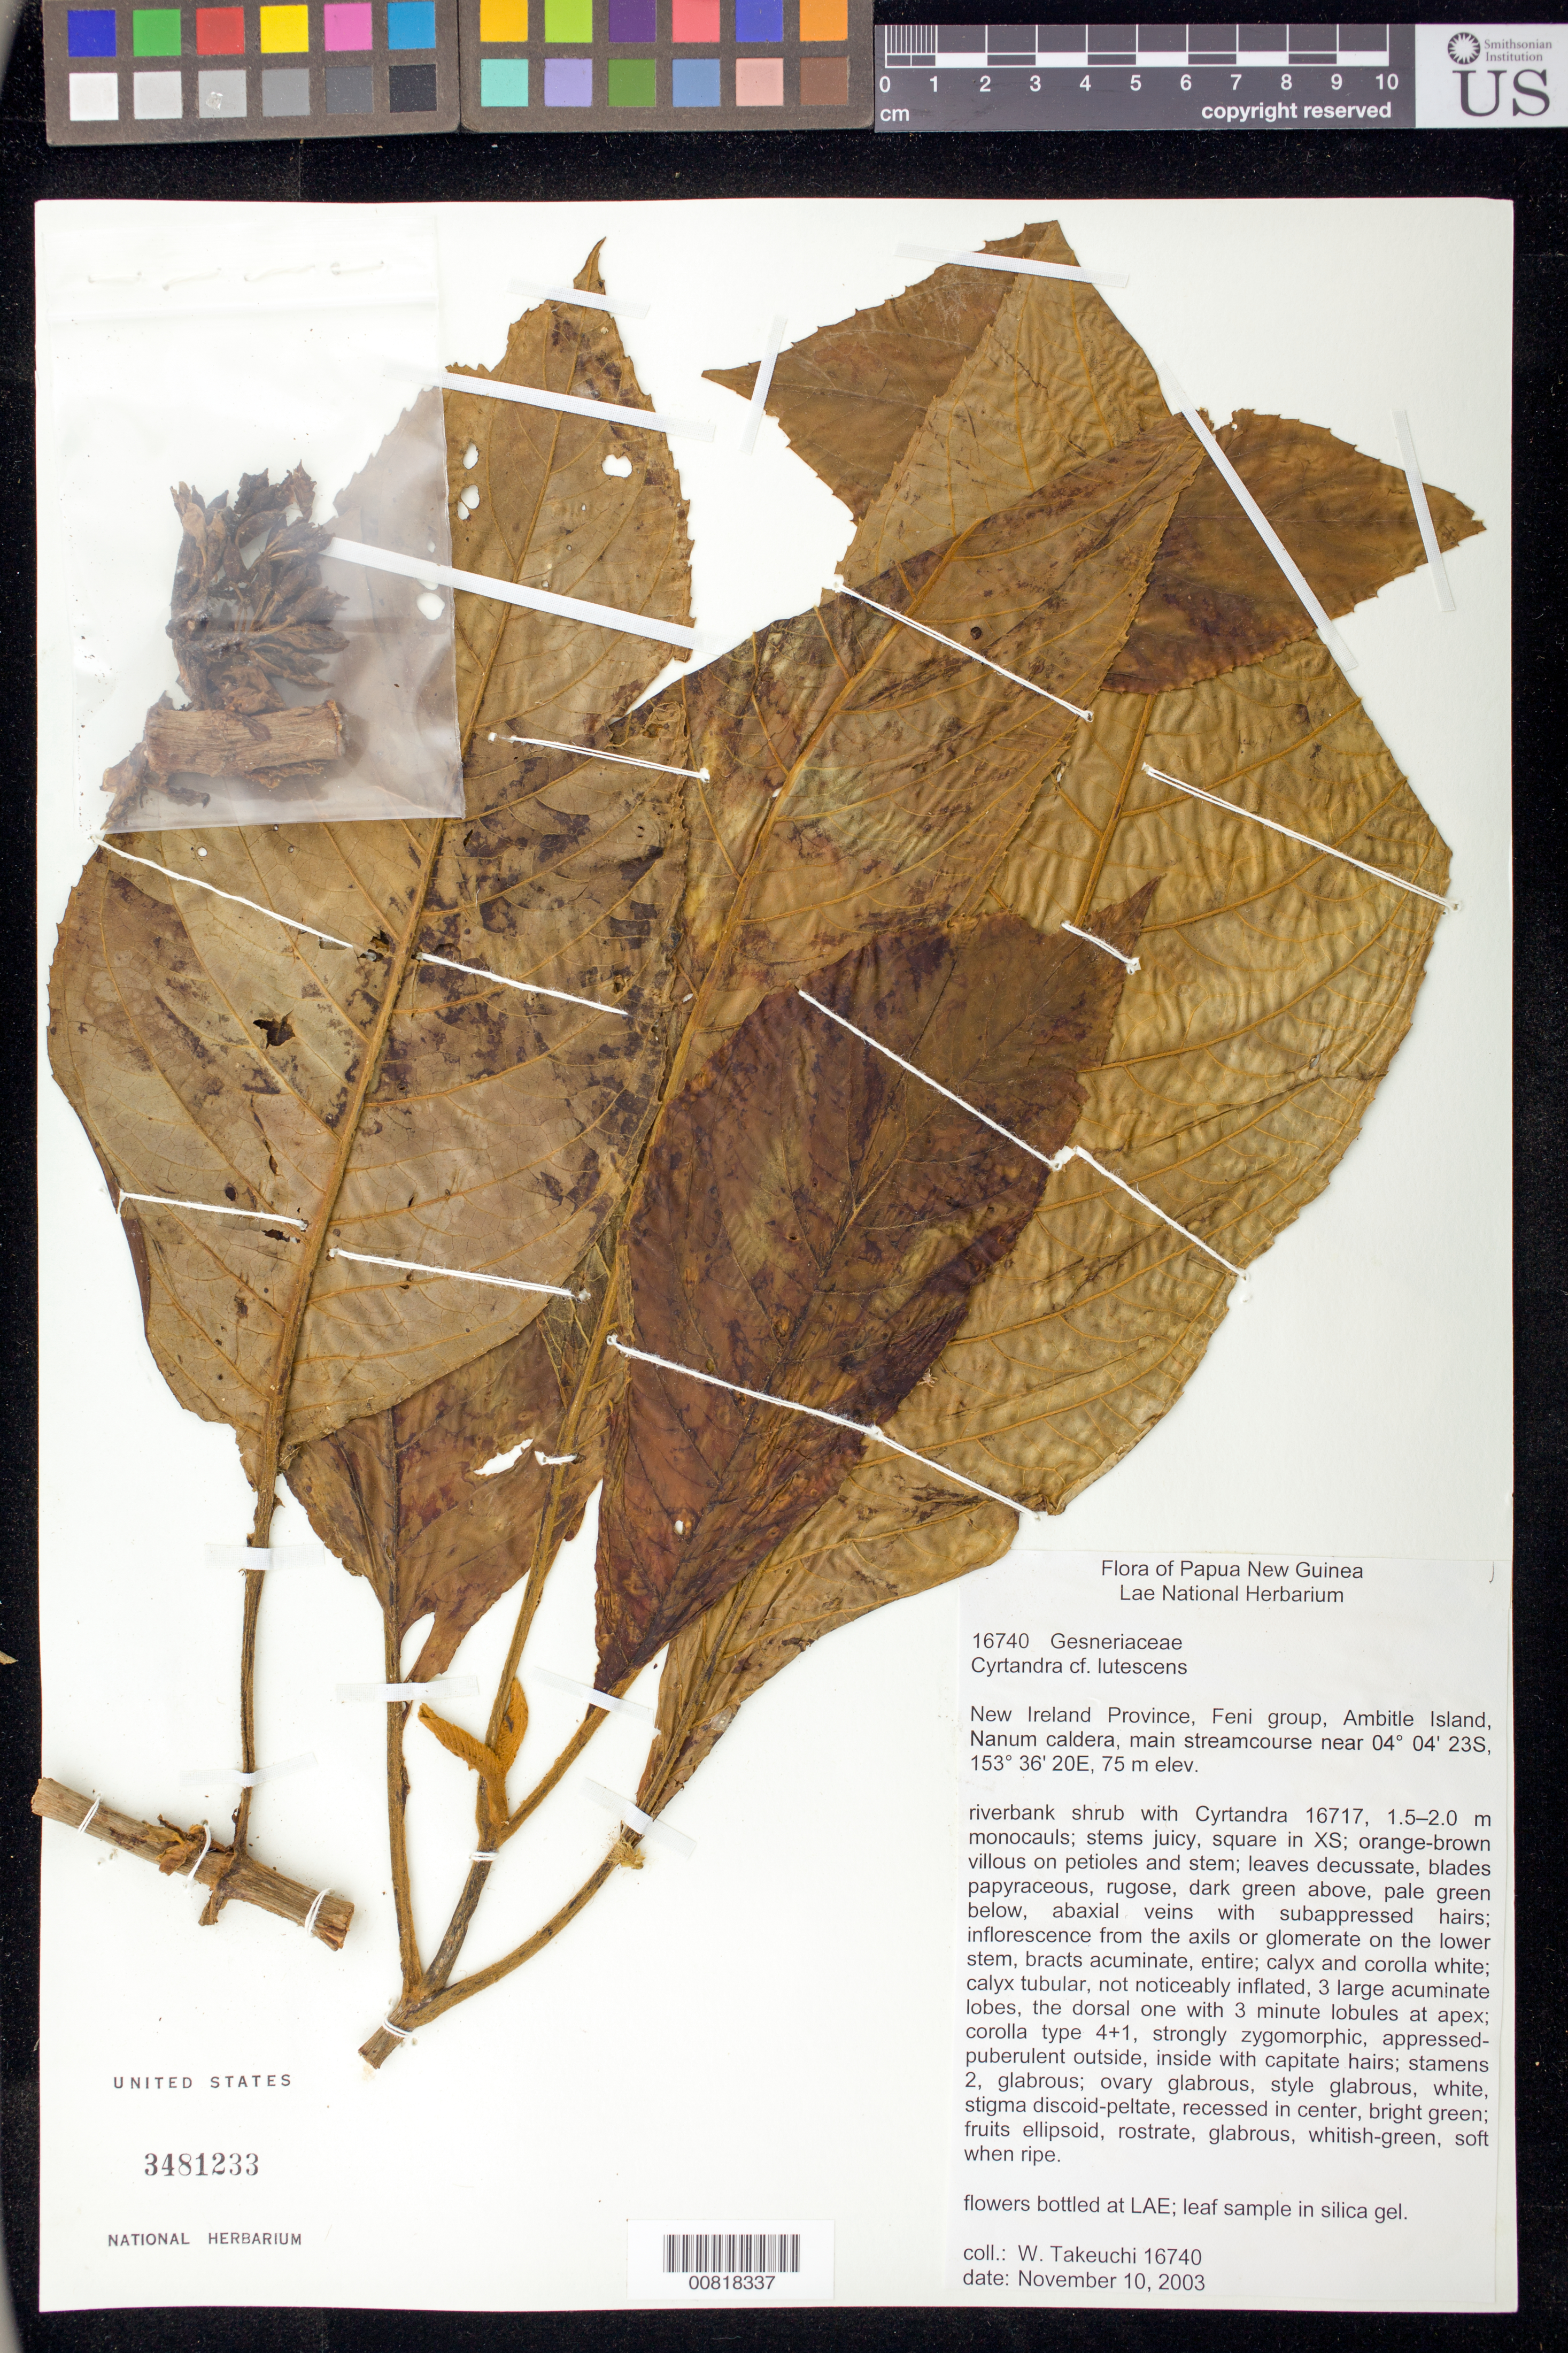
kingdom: Plantae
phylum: Tracheophyta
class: Magnoliopsida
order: Lamiales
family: Gesneriaceae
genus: Cyrtandra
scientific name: Cyrtandra lutescens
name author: Gillett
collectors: W. N. Takeuchi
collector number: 16740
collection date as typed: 10 Nov 2003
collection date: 2003-11-10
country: Papua New Guinea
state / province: New Ireland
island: Ambitle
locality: New Ireland Province, Feni group, Ambitle Island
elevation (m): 75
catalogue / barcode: US 3481233